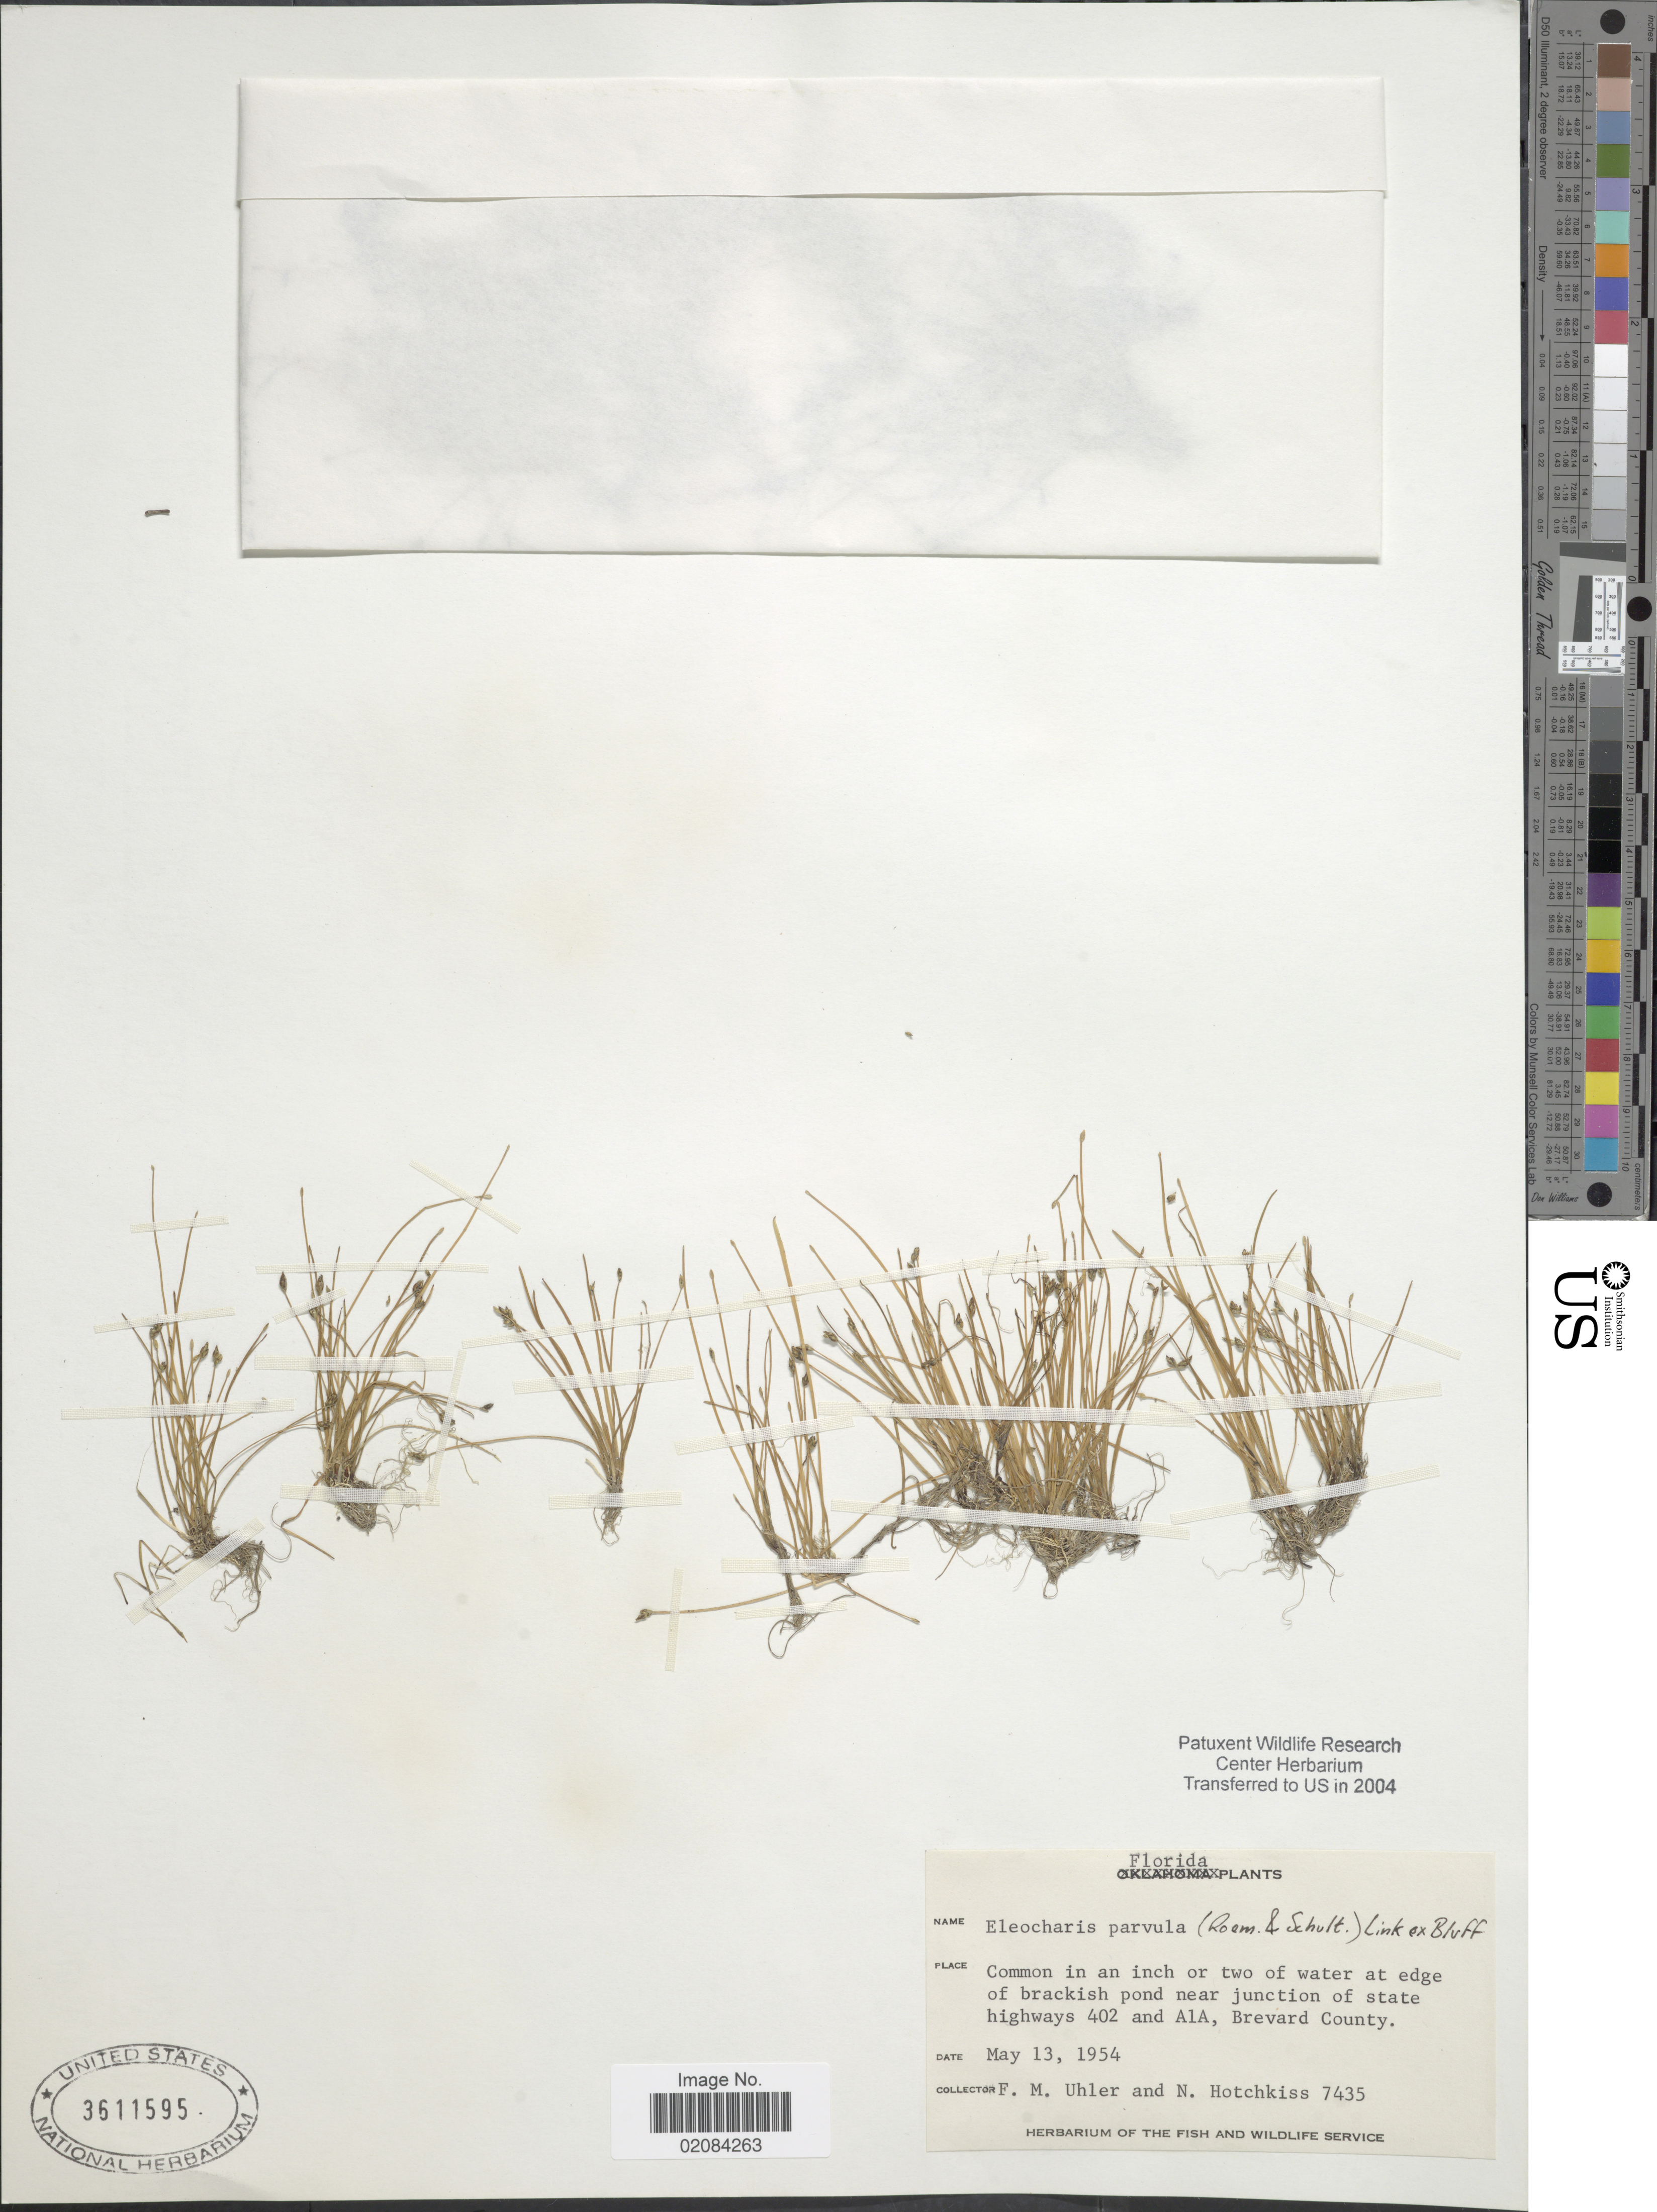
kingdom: Plantae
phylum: Tracheophyta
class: Liliopsida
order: Poales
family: Cyperaceae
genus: Eleocharis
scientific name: Eleocharis parvula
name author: (Roem. & Schult.) Link ex Williams et al.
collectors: F. M. Uhler & N. Hotchkiss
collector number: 7435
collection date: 1954-05-13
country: United States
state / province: Florida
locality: In a inch or two of water at edge of braskish pond near junction of state higjways 402 and AIA, Brevard County.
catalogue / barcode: US 3611595